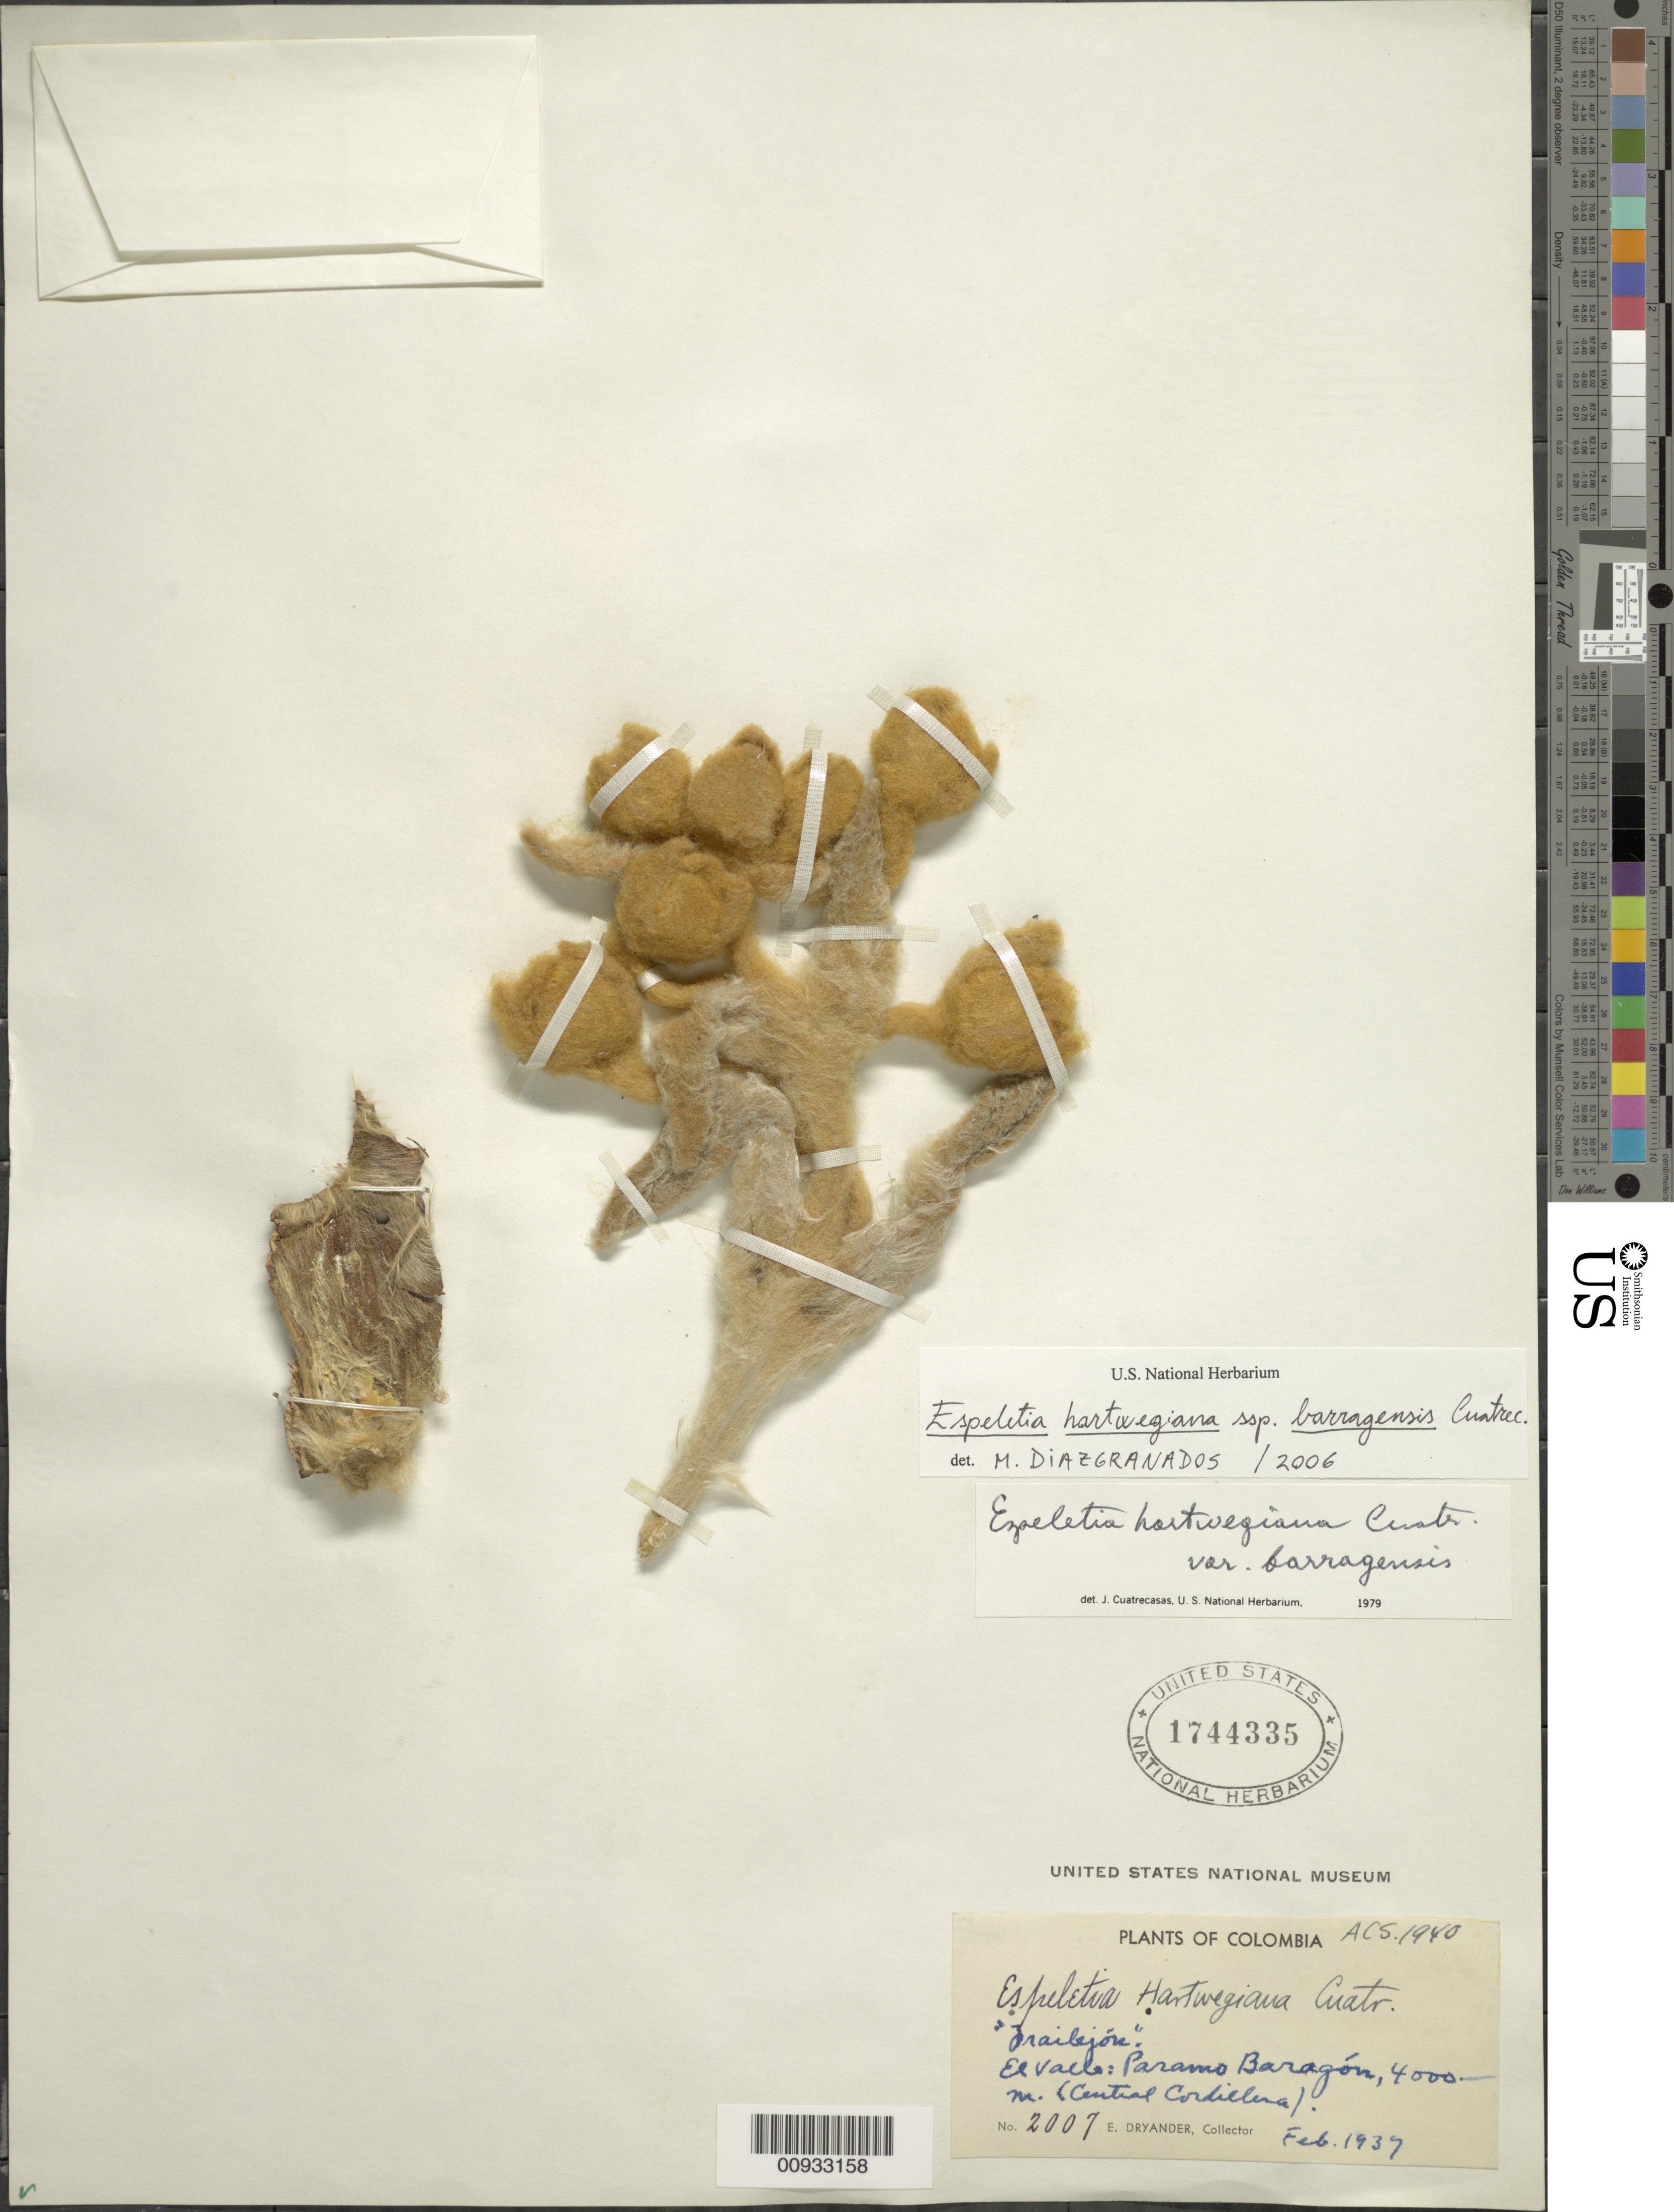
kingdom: Plantae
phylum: Tracheophyta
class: Magnoliopsida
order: Asterales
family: Asteraceae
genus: Espeletia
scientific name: Espeletia hartwegiana subsp. barragensis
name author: Cuatrec.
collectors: E. I. Dryander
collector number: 2007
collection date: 1939-02-01/1939-02-28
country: Colombia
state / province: Valle del Cauca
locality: Páramo de Barragán. Central Cordillera.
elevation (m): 4000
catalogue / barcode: US 1744335